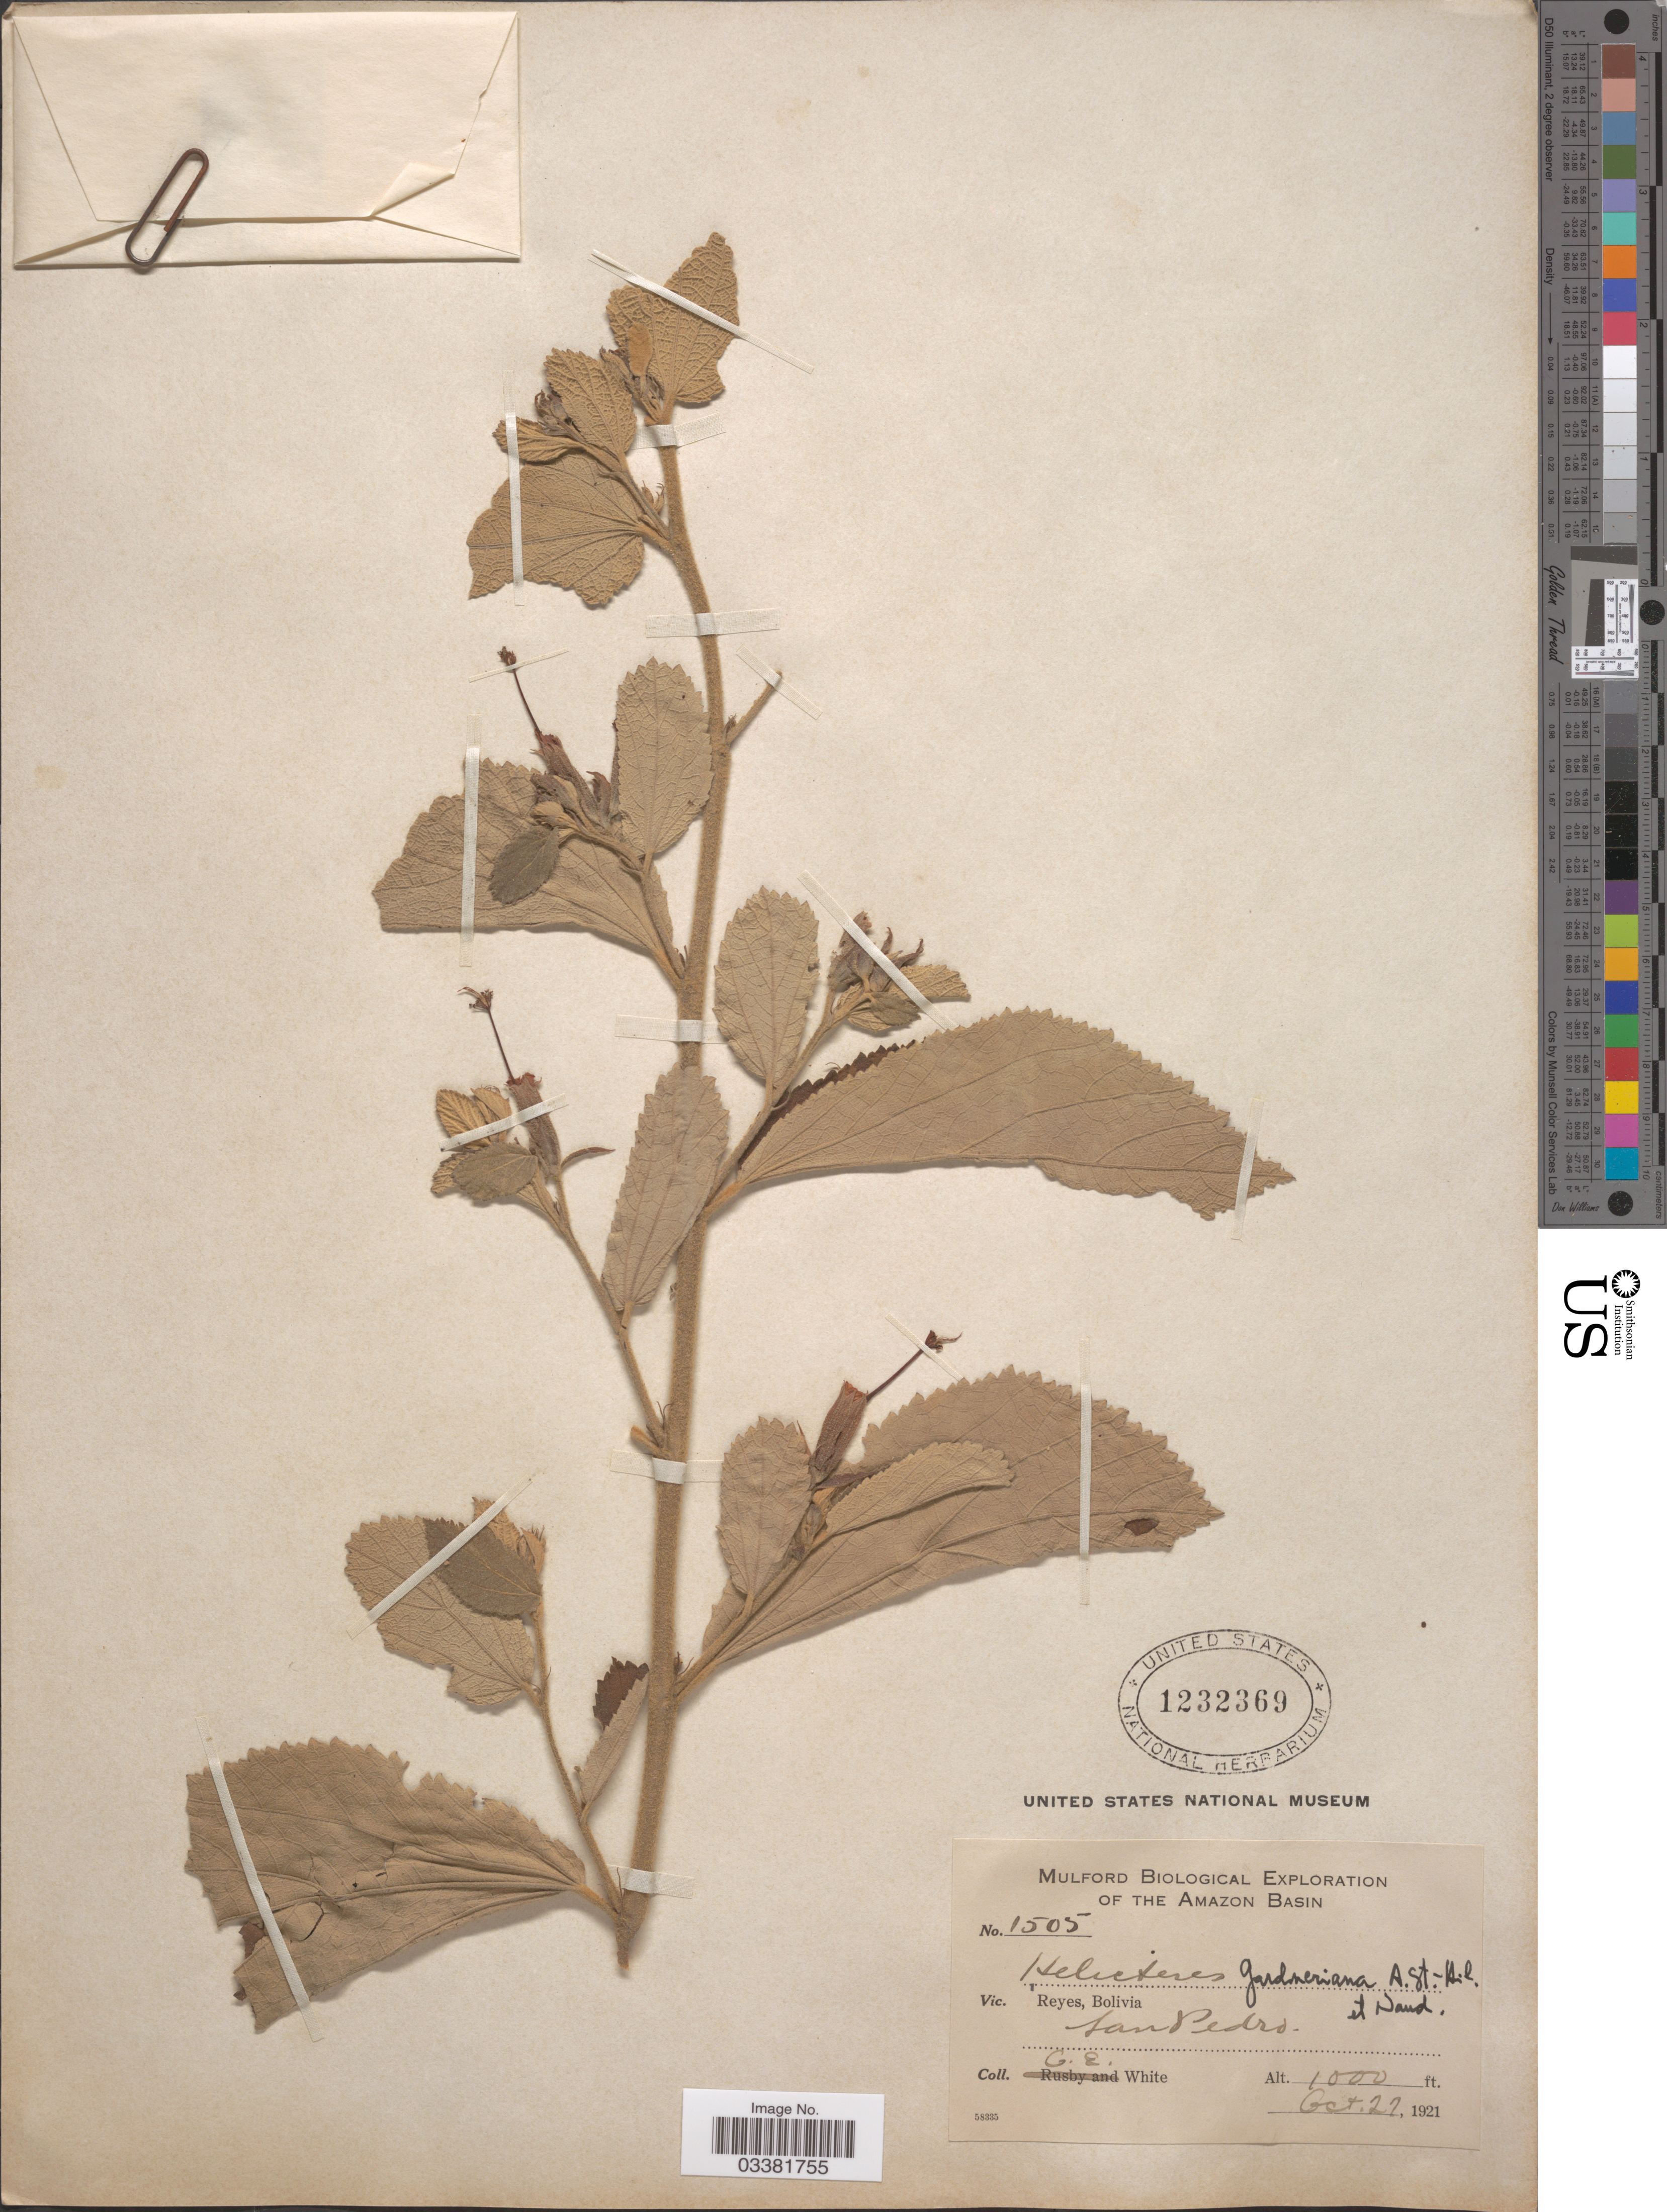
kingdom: Plantae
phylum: Tracheophyta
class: Magnoliopsida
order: Malvales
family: Malvaceae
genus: Helicteres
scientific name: Helicteres gardneriana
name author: A. St.-Hil. & Naudin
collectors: O. E. White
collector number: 1505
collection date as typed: Oct. 27, 1921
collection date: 1921-10-27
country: Bolivia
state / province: Beni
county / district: José Ballivián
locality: San Pedro near Reyes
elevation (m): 305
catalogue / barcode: US 1232369